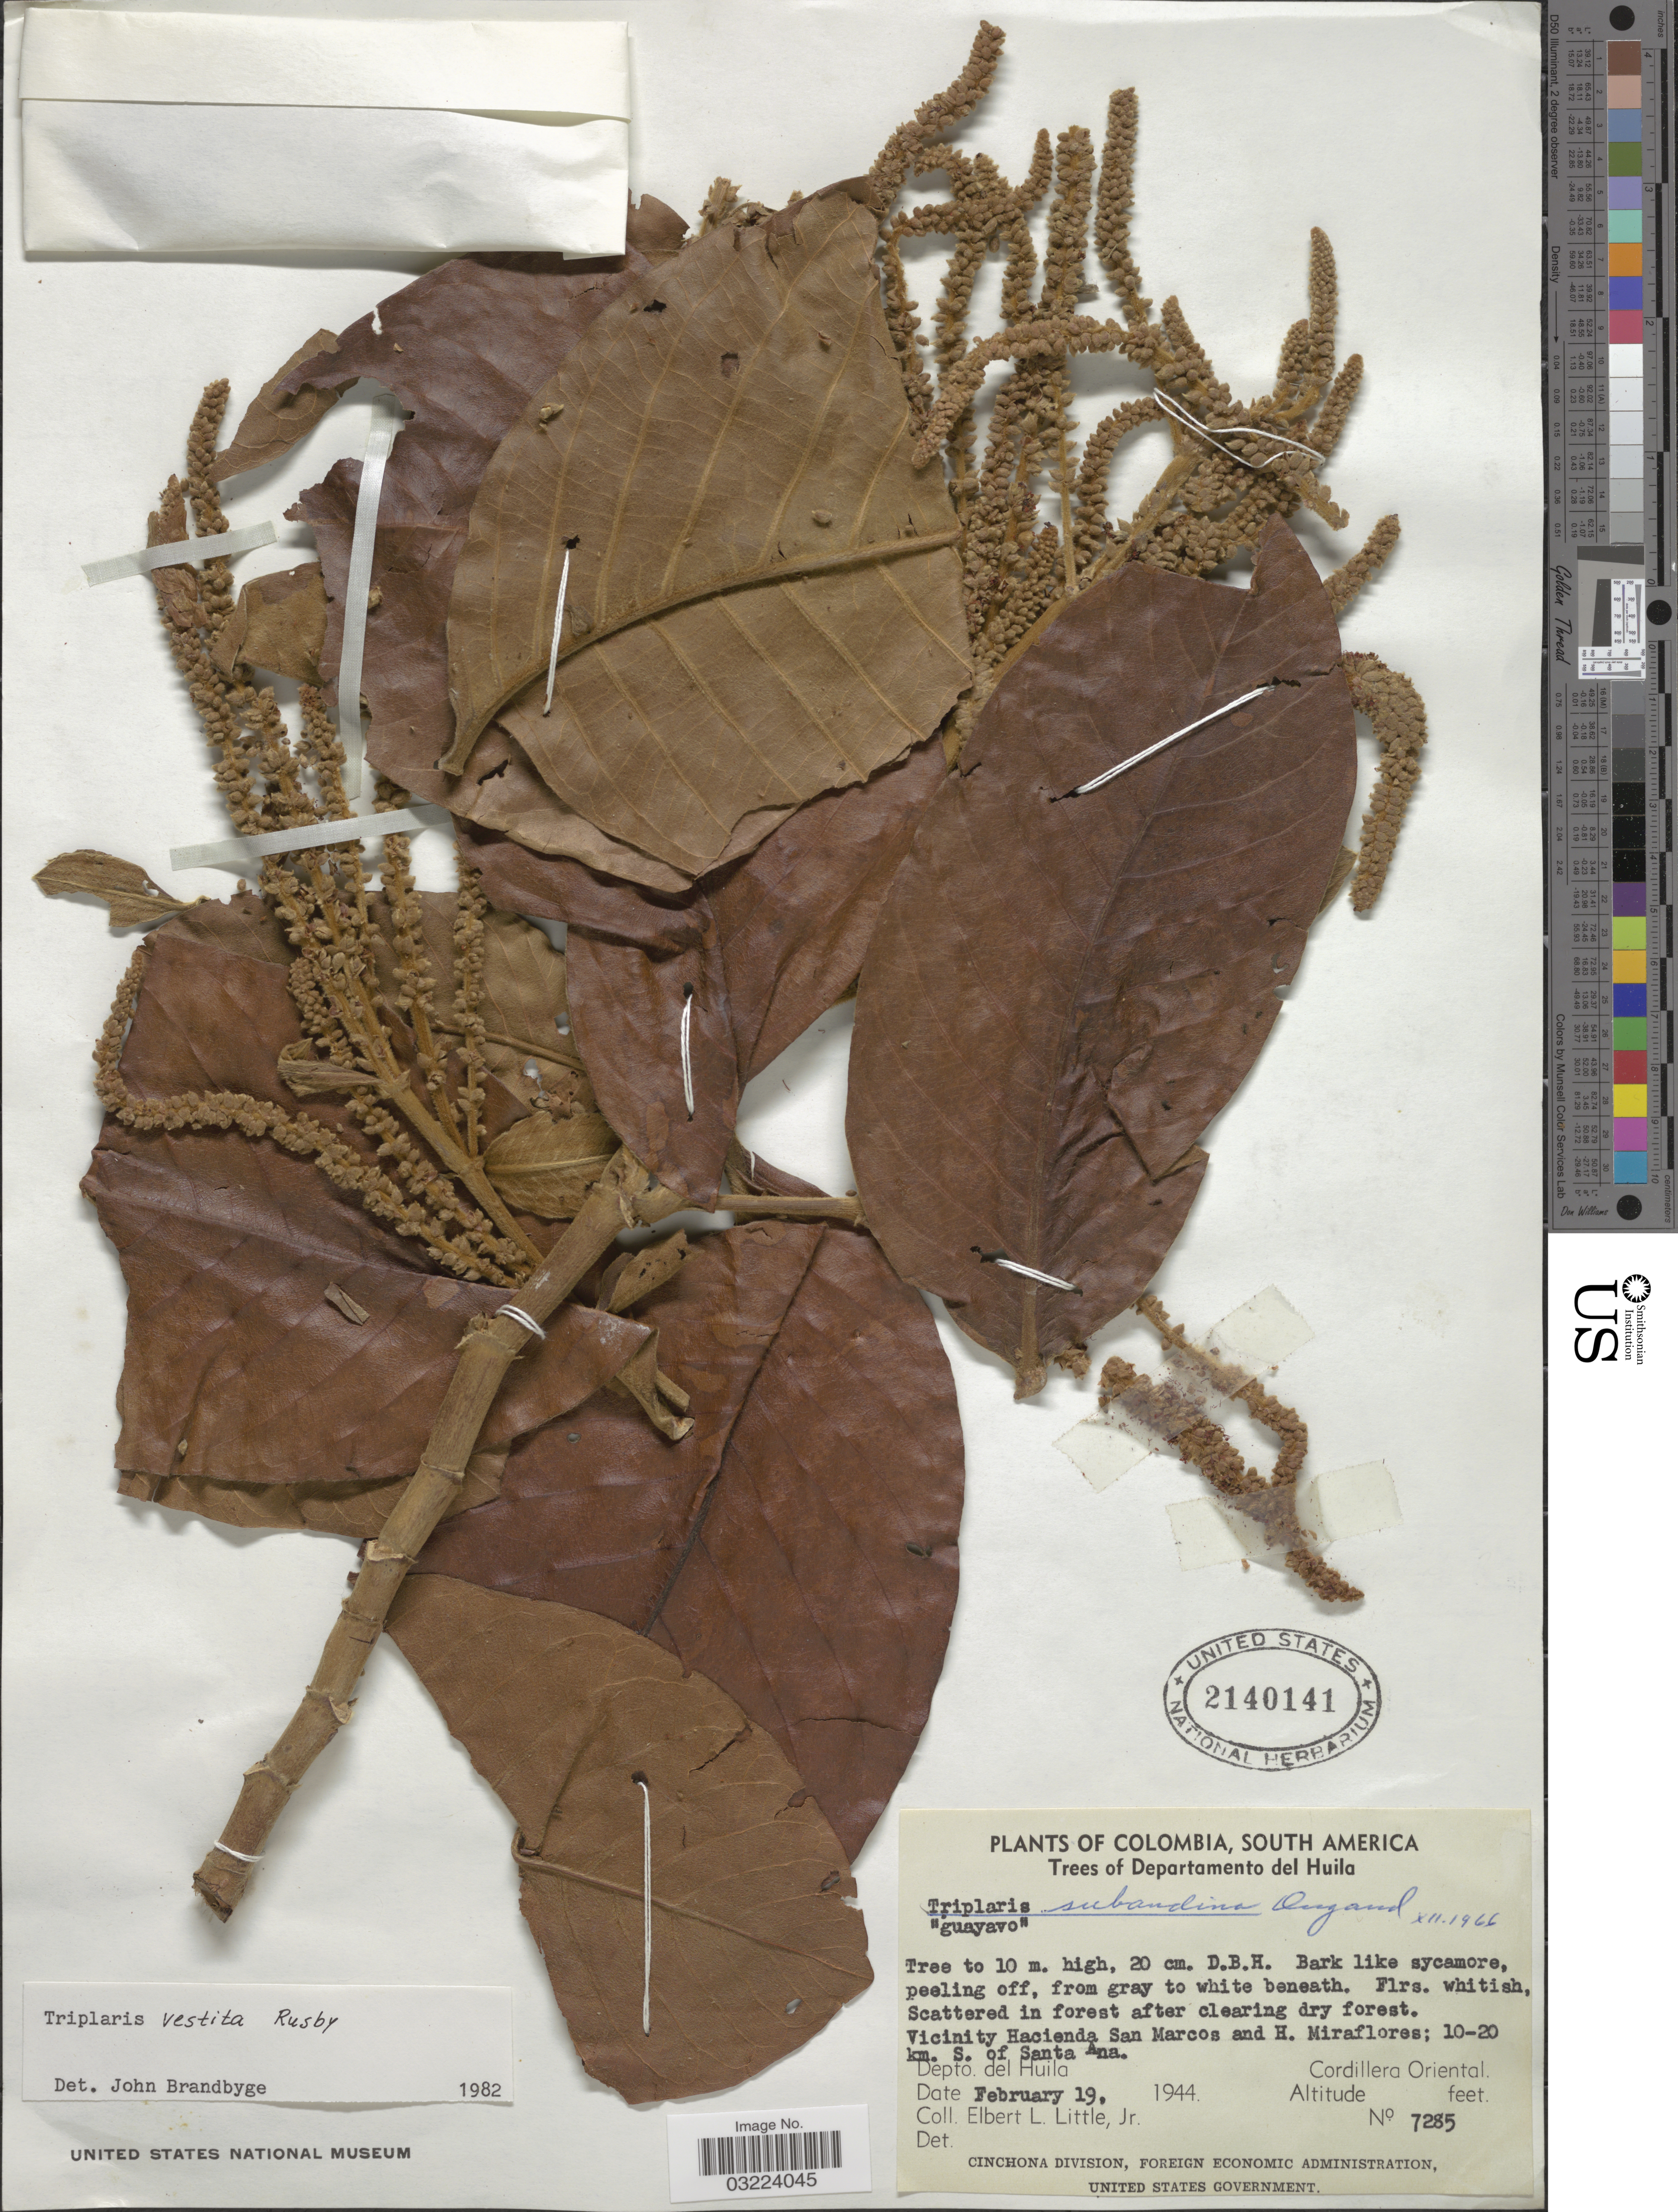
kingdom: Plantae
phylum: Tracheophyta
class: Magnoliopsida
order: Caryophyllales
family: Polygonaceae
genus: Triplaris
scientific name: Triplaris vestita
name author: Rusby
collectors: E. L. Little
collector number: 7285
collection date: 1944-02-19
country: Colombia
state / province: Huila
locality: Departamento del Huila, Vicinity Hacienda San Marcos and H. Miraflores; 10-20 km. S. of Santa Ana. Depto. del Huila, Cordillera Oriental.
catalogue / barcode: US 2140141